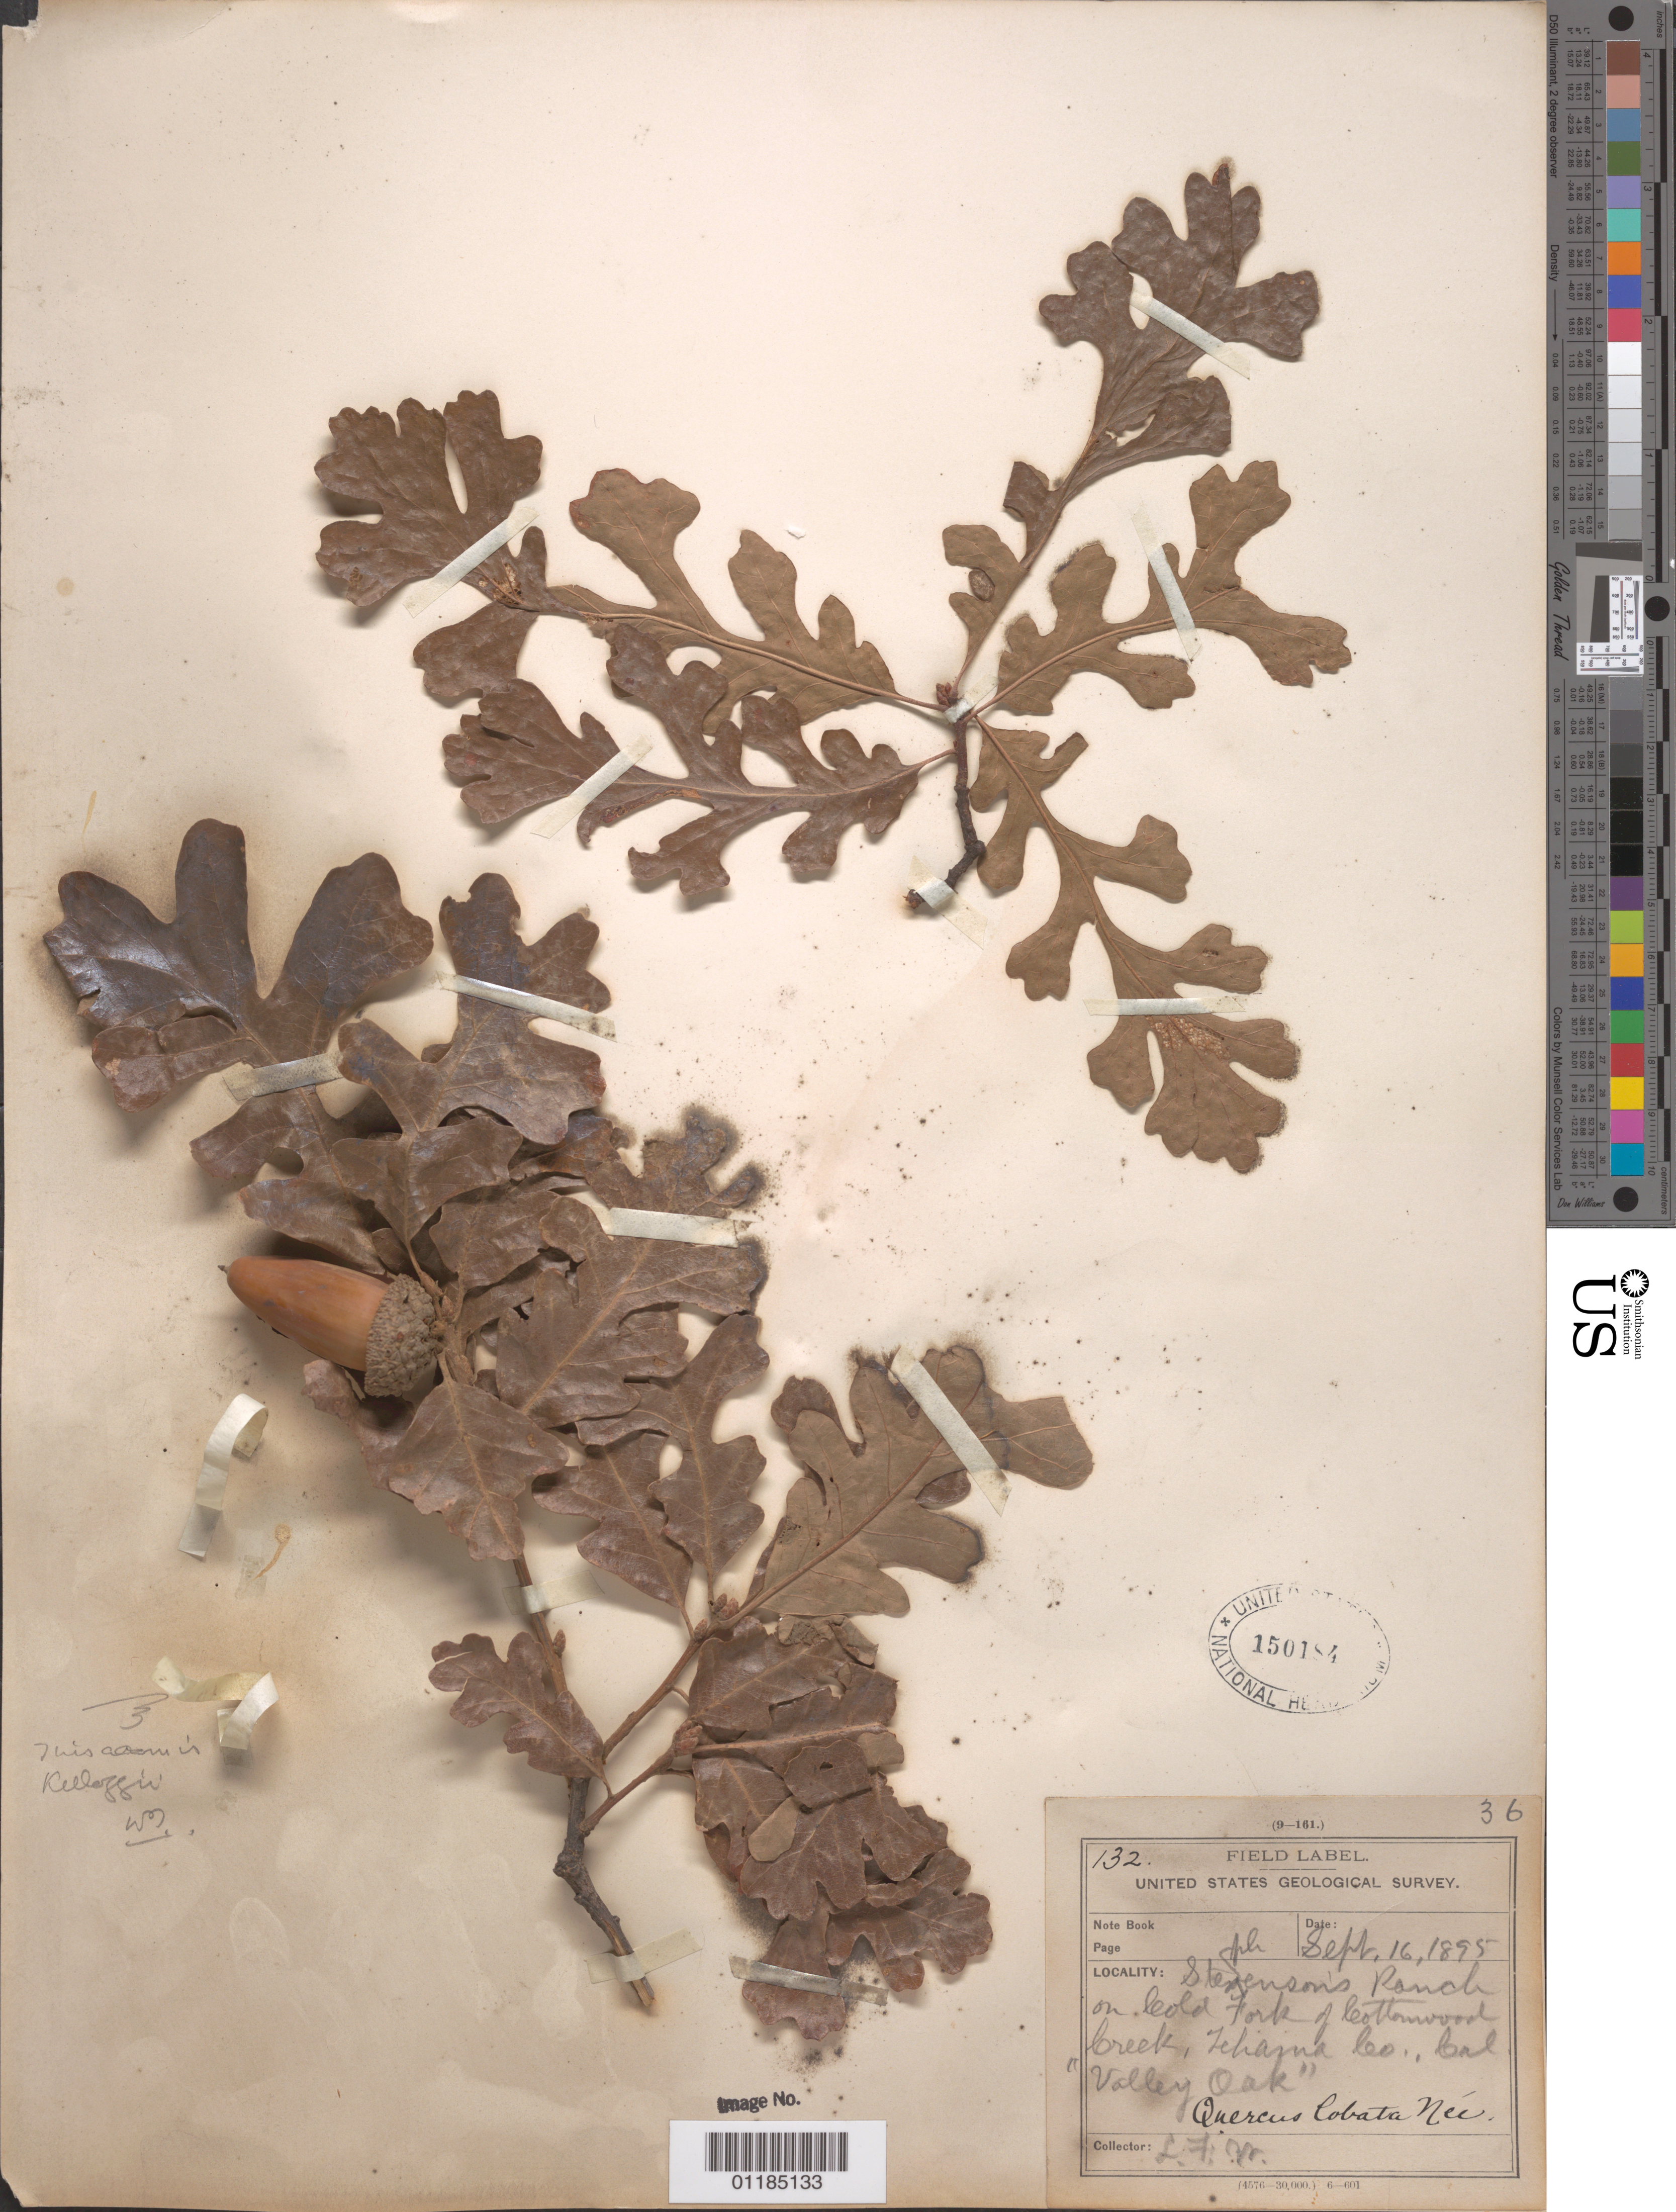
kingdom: Plantae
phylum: Tracheophyta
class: Magnoliopsida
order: Fagales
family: Fagaceae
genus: Quercus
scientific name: Quercus lobata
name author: Née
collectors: L. F. Ward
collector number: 132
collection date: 1895-09-16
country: United States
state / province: California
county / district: Tehama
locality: Stevenson's Ranch on Cold Fork of Cottonwood Creek.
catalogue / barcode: US 150184